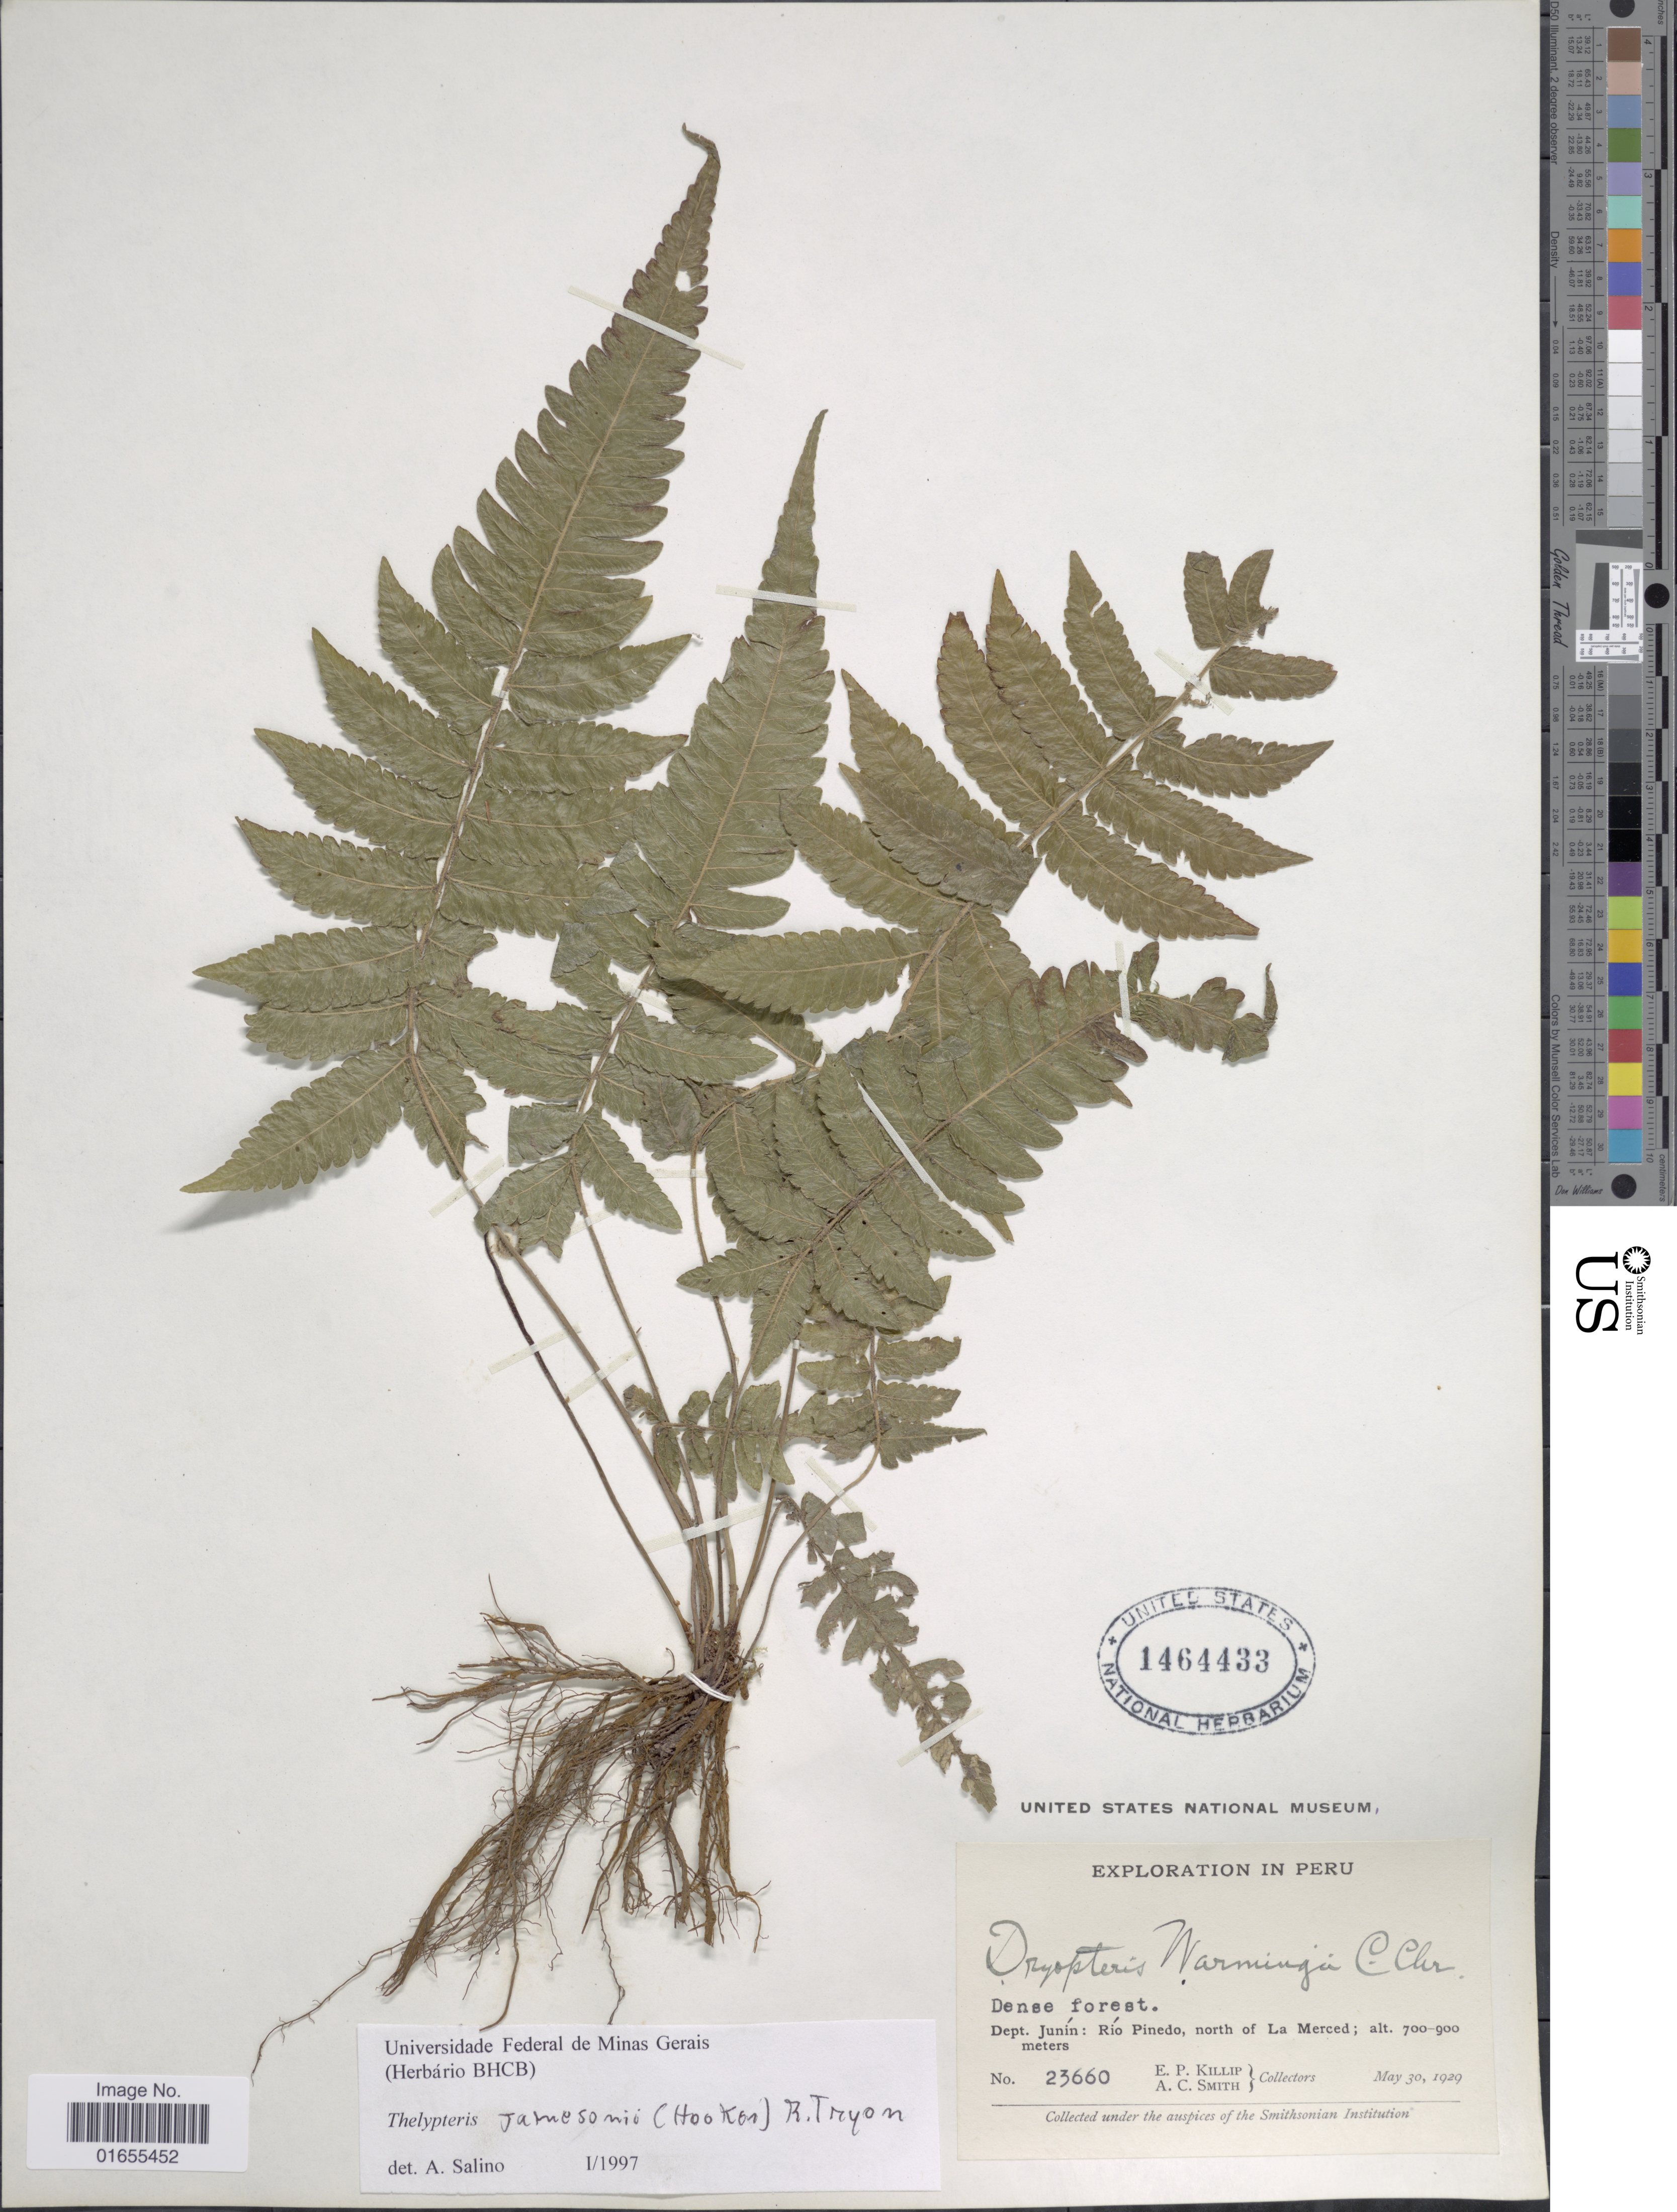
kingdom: Plantae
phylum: Tracheophyta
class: Polypodiopsida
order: Polypodiales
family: Thelypteridaceae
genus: Goniopteris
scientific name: Goniopteris jamesonii (Hook. f.) comb. nov., ined 2015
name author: (Hook. f.)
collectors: E. P. Killip & A. C. Smith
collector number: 23660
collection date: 1929-05-30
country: Peru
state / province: Junín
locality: Rio Pinedo, north of La Merced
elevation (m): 700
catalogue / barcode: US 1464433